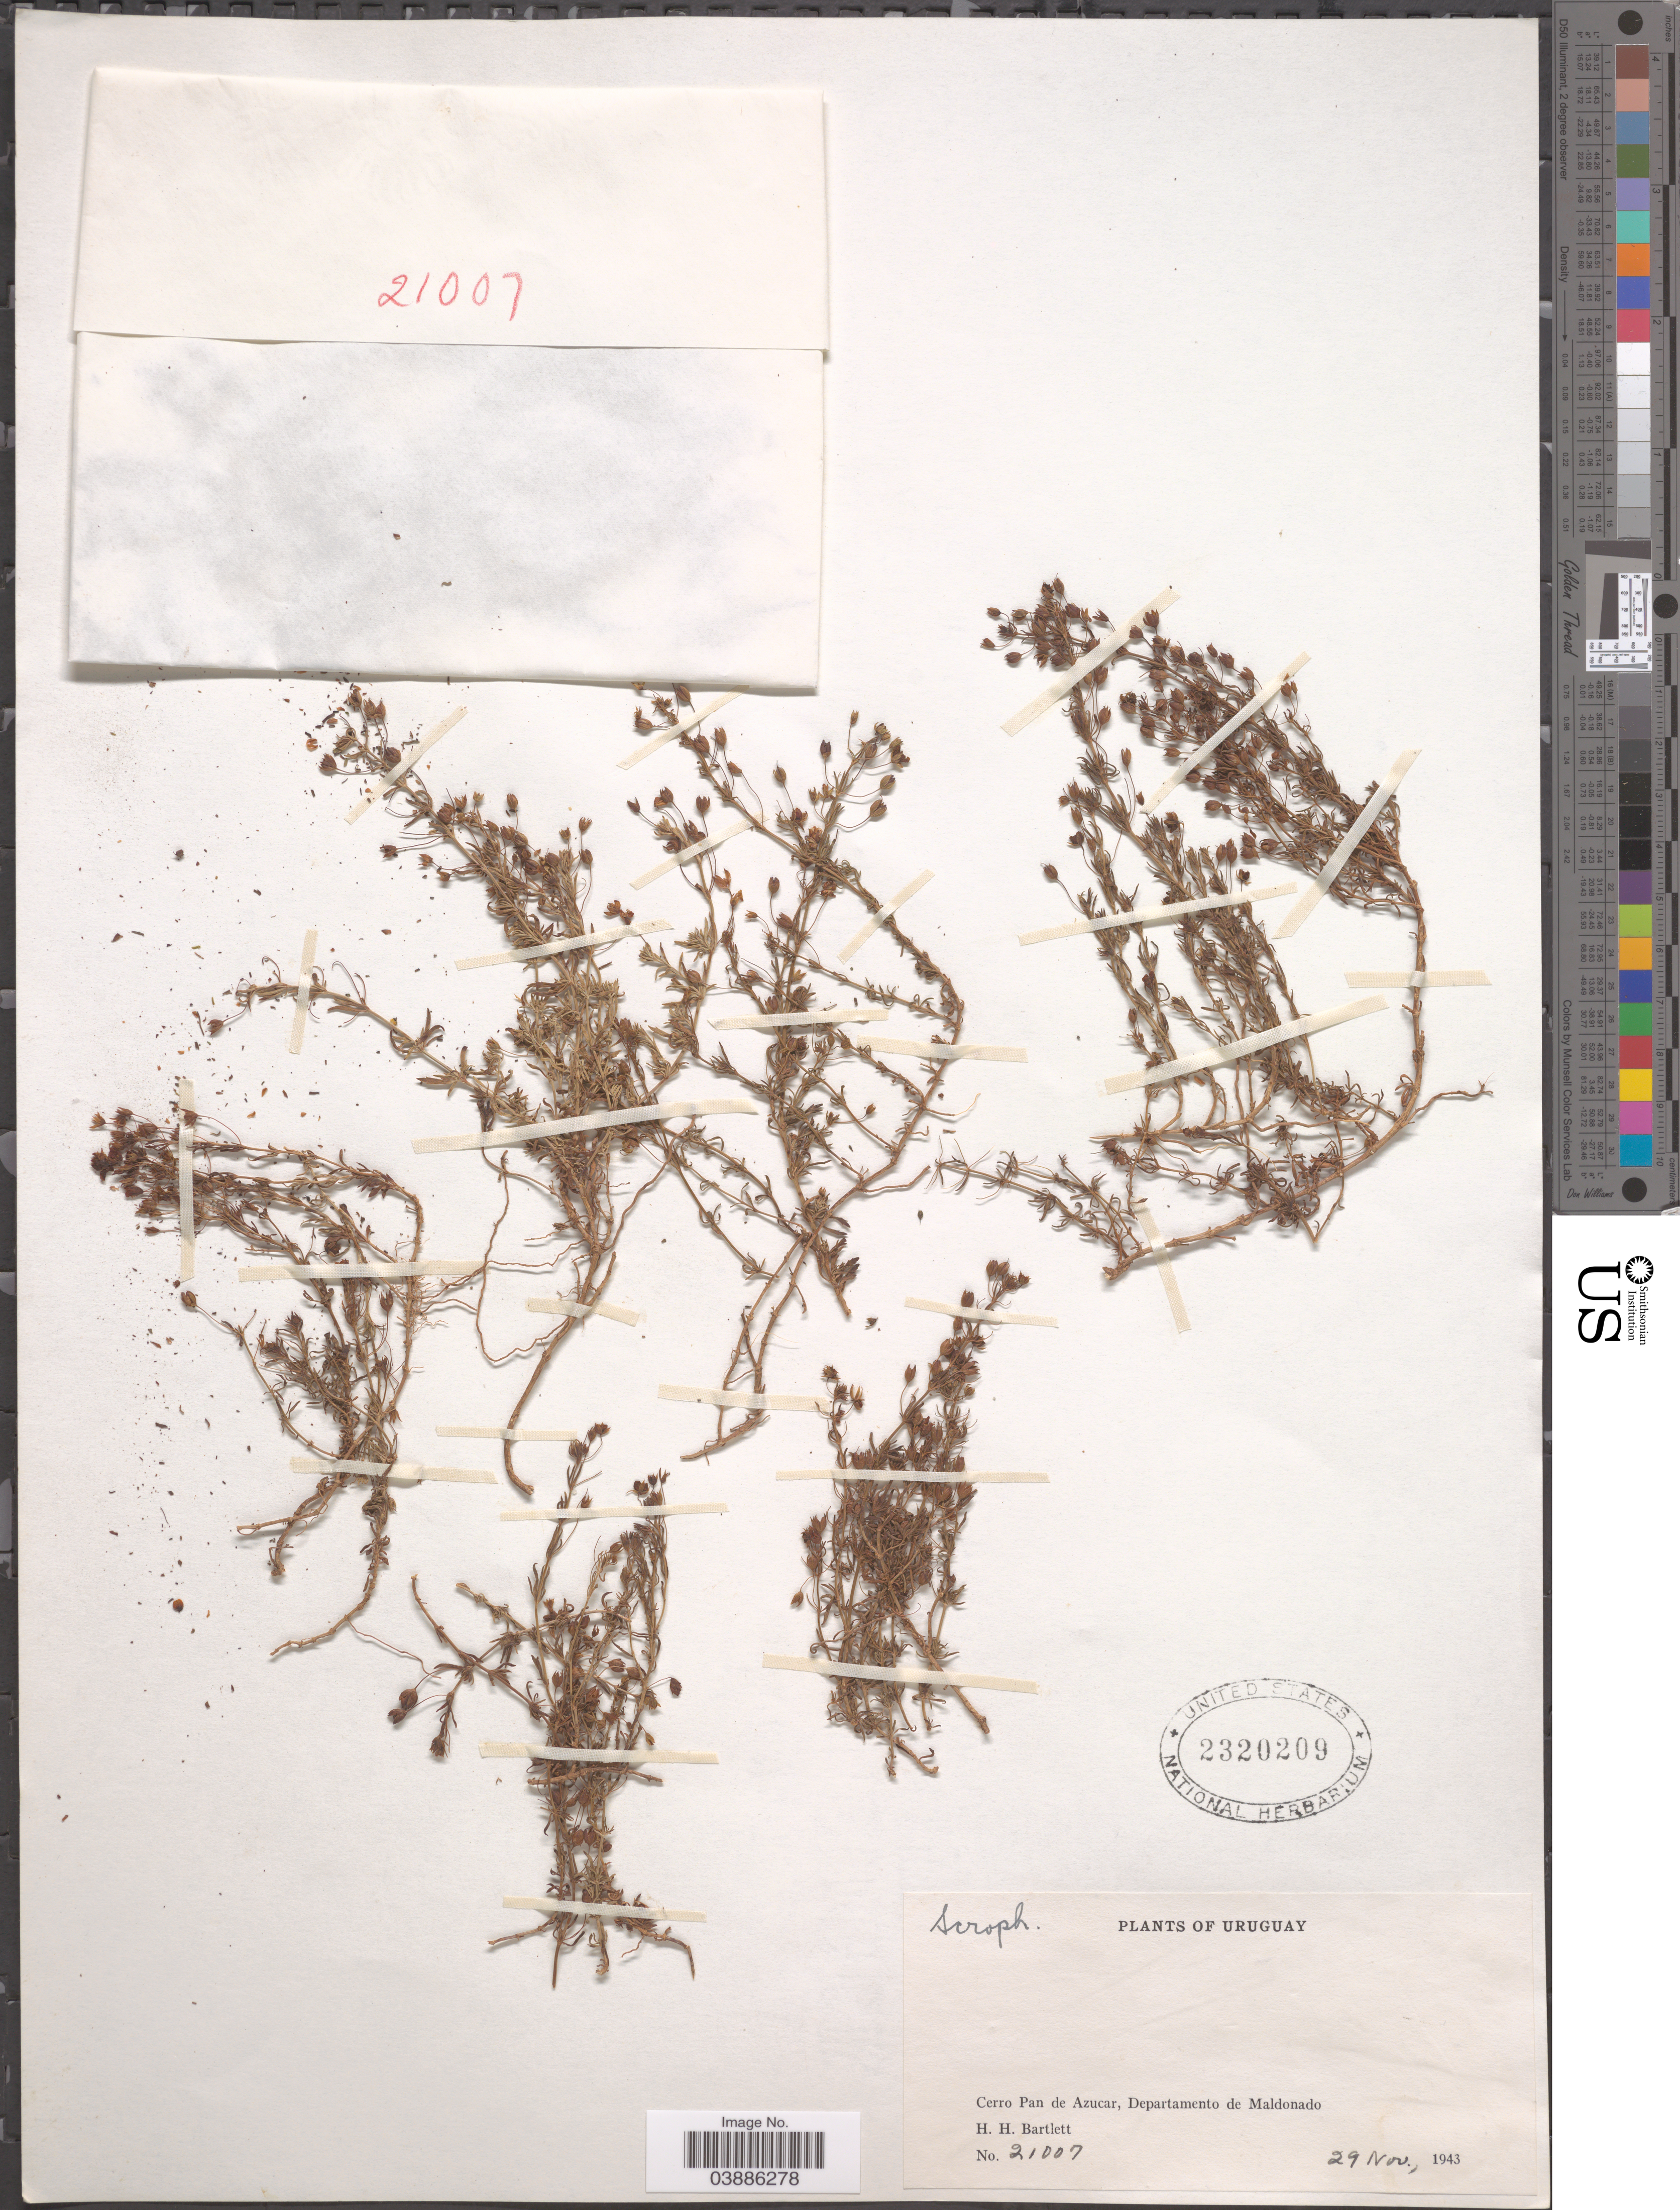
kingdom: Plantae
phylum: Tracheophyta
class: Magnoliopsida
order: Lamiales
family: Plantaginaceae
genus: Scoparia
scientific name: Scoparia montevidensis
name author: (Spreng.) R.E. Fr.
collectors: H. H. Bartlett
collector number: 21007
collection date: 1943-11-29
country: Uruguay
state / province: Maldonado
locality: Cerro Pan de Azucar, Departamento de Maldonado.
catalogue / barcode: US 2320209